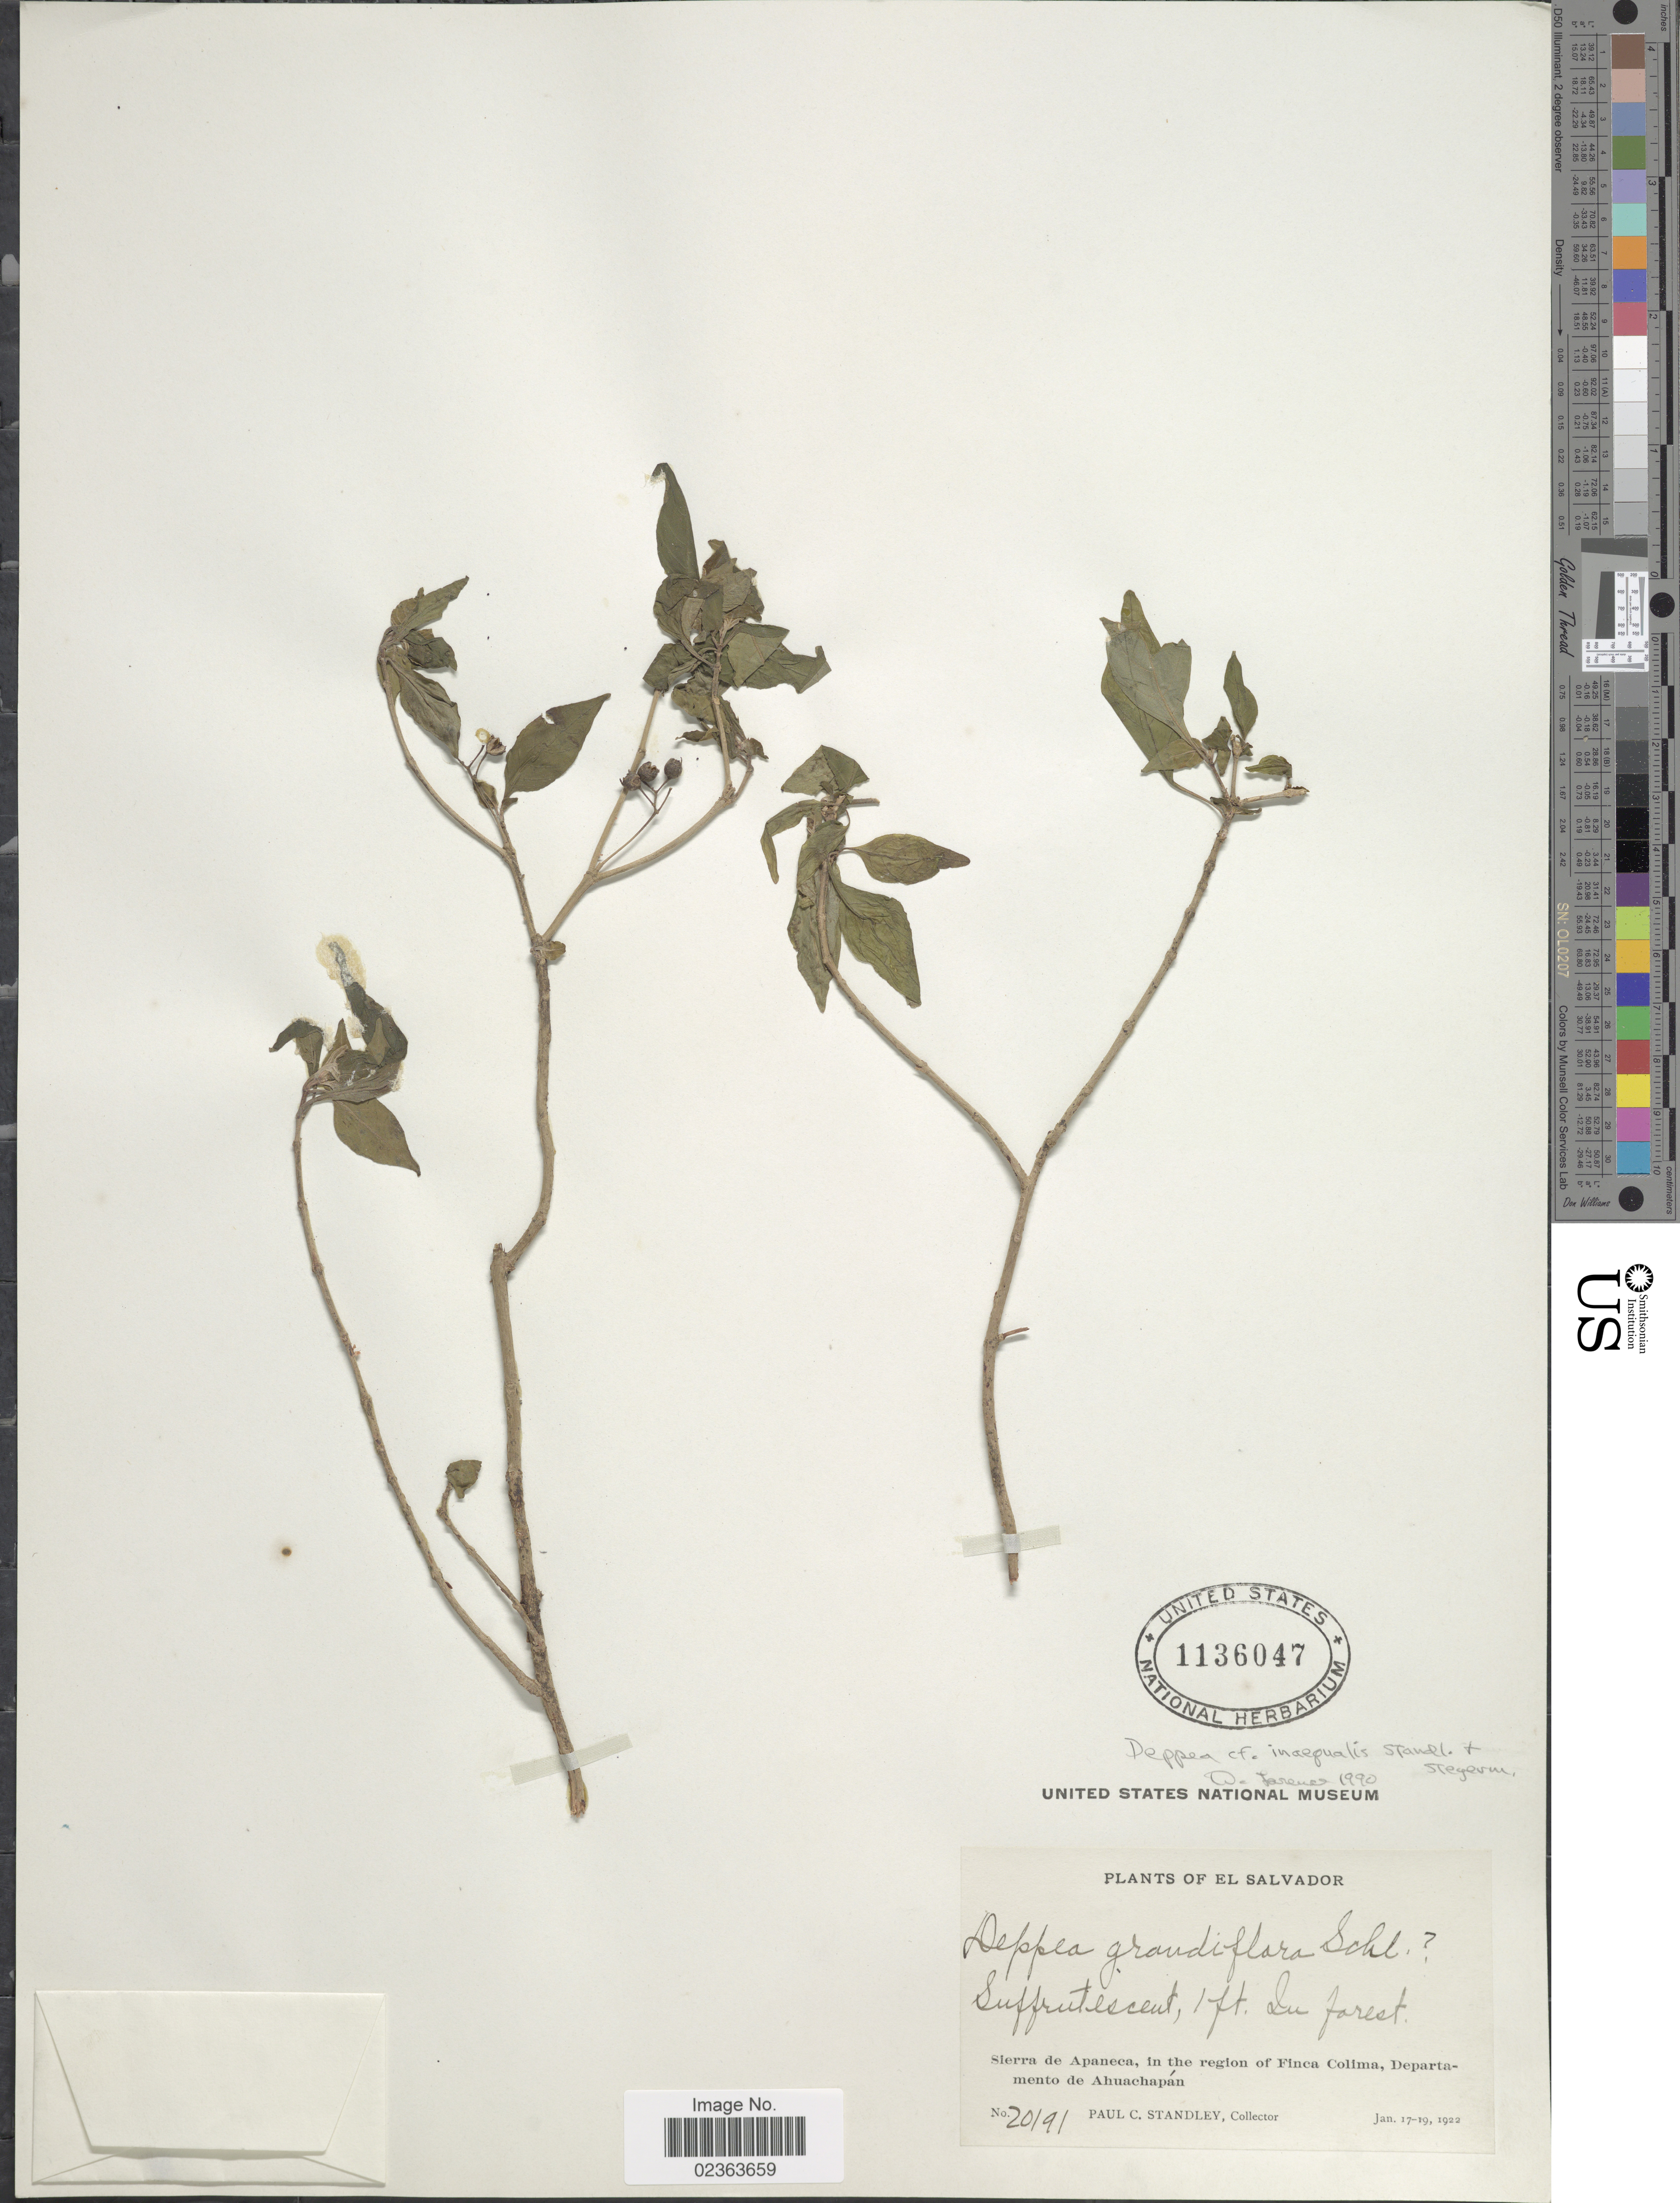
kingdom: Plantae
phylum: Tracheophyta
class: Magnoliopsida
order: Gentianales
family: Rubiaceae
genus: Deppea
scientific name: Deppea inaequalis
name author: Standl. & Steyerm.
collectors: P. C. Standley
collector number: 20191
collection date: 1922-01-17/1922-01-19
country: El Salvador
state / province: Ahuachapan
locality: In forest, Sierra de Apaneca, in the region of Finca Colima, Departamento de Ahuachapán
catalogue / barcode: US 1136047